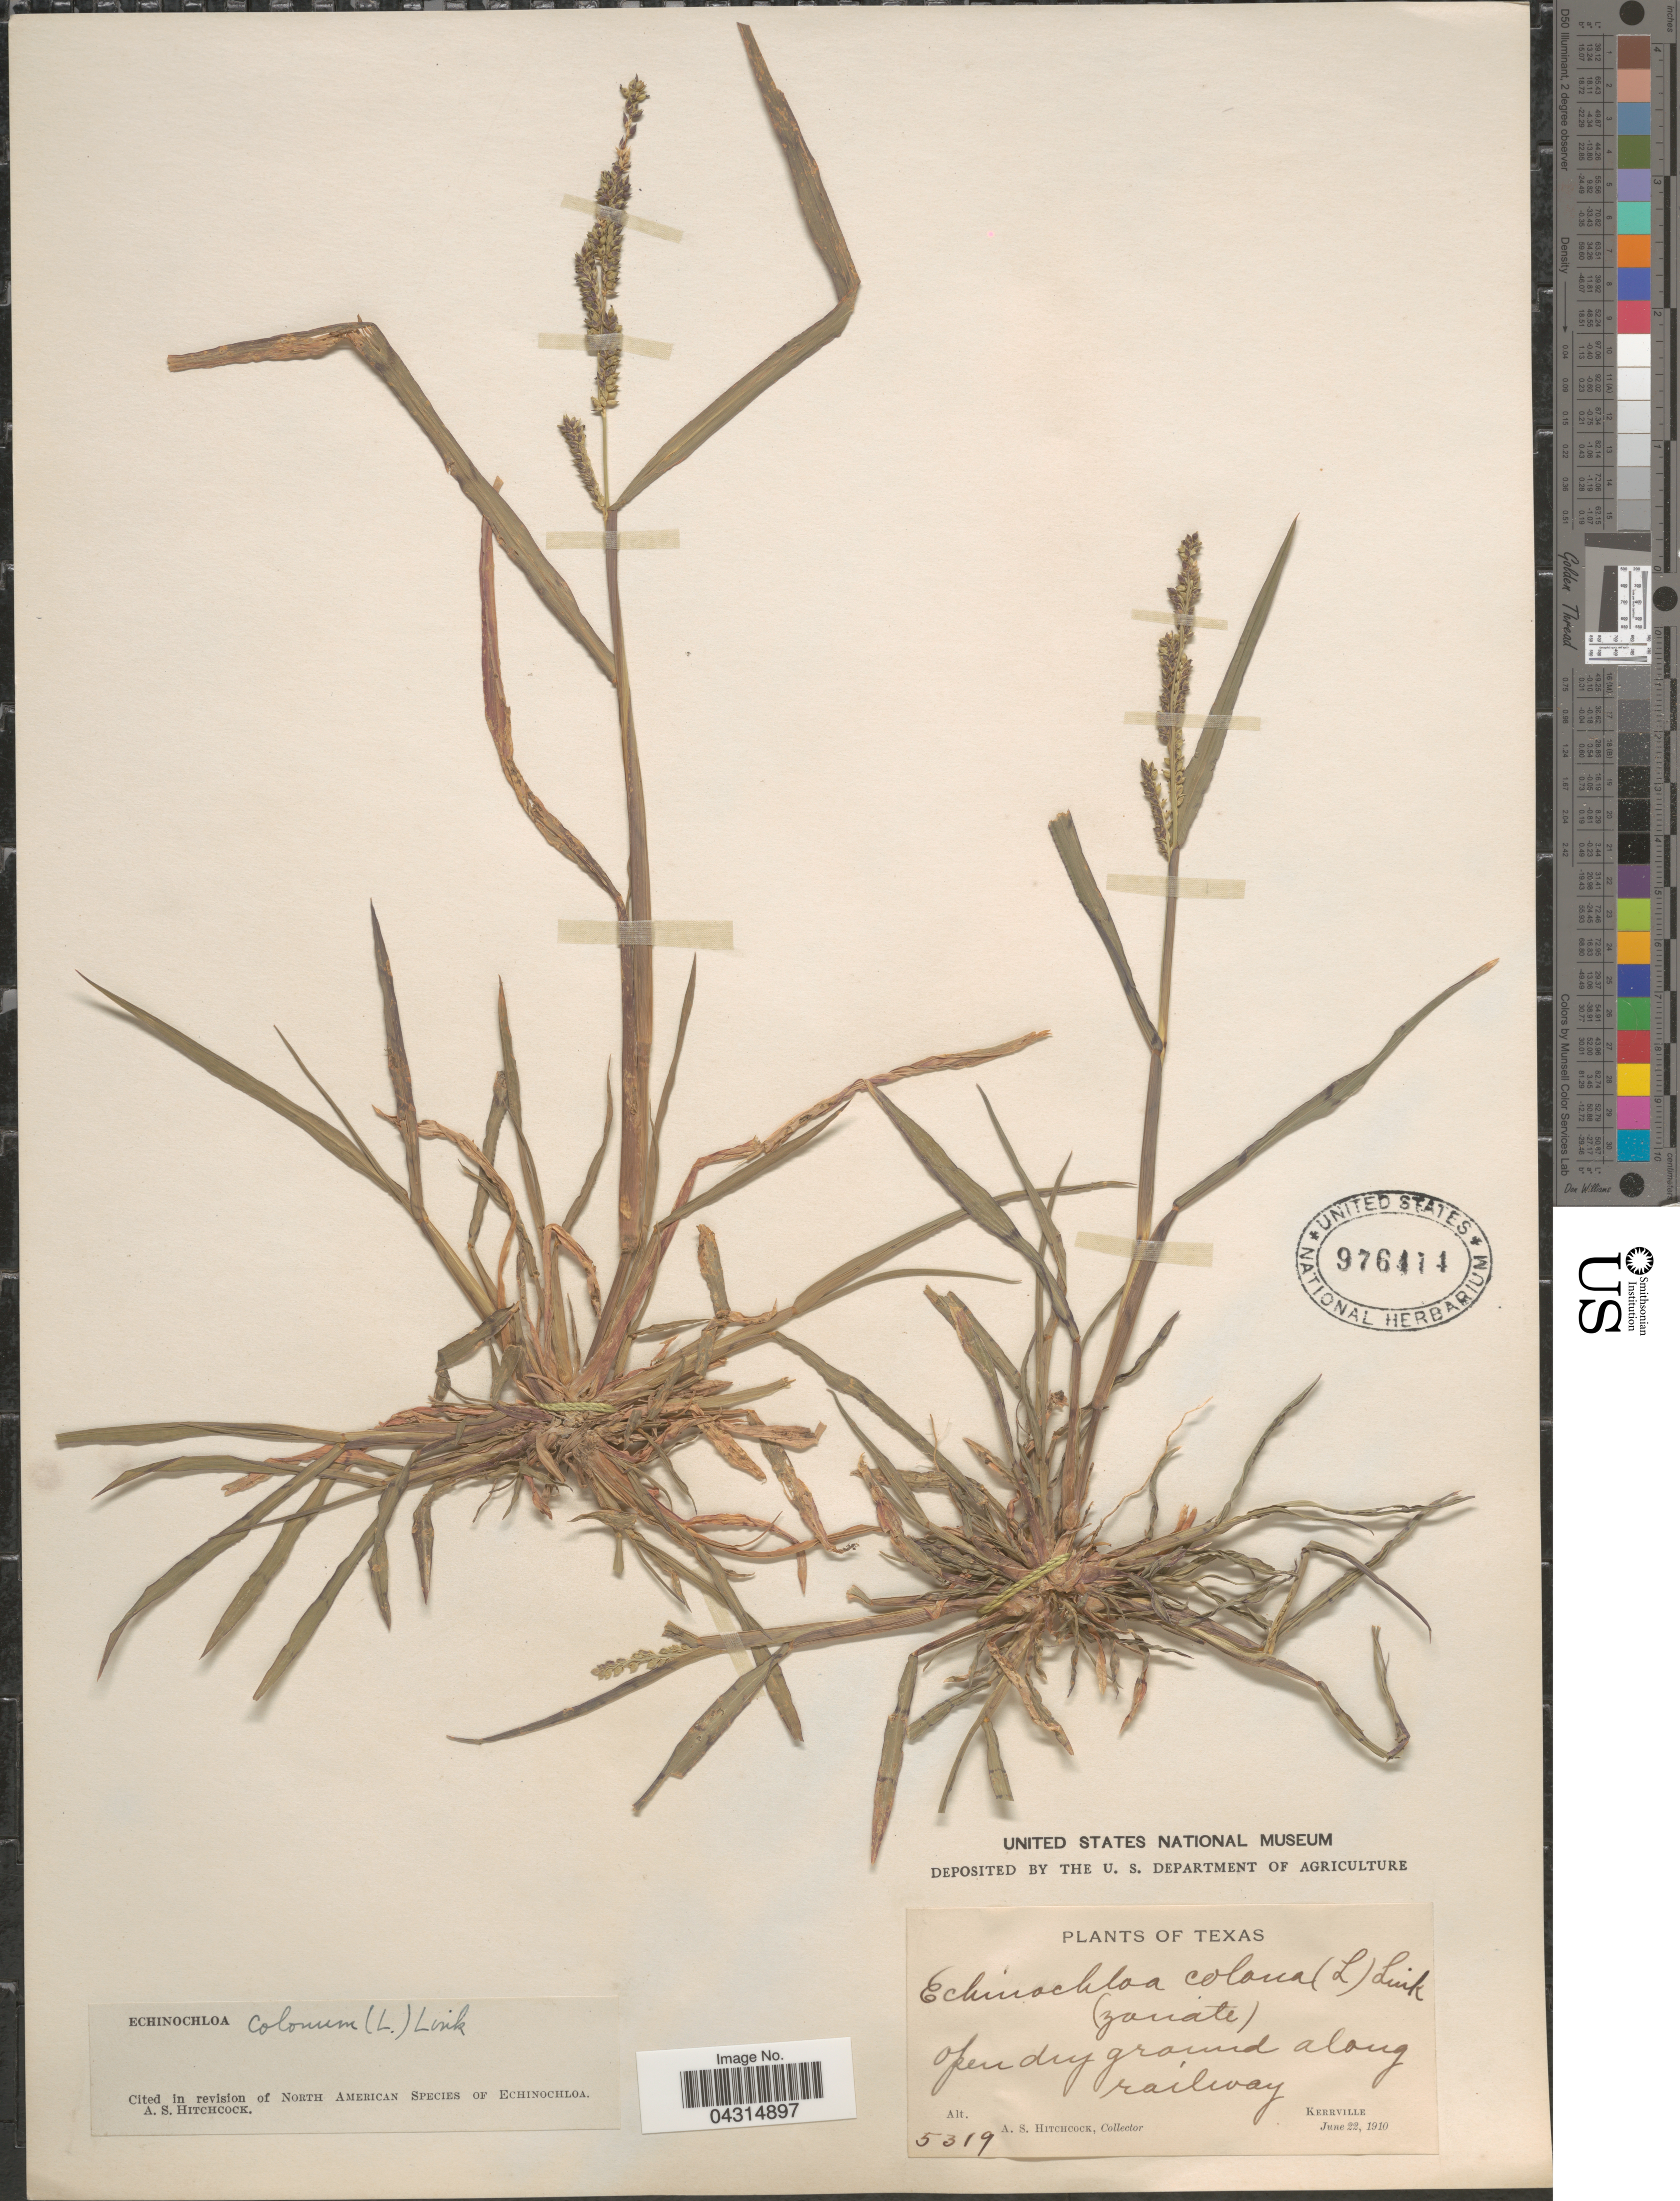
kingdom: Plantae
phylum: Tracheophyta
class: Liliopsida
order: Poales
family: Poaceae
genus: Echinochloa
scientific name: Echinochloa colona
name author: (L.) Link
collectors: A. S. Hitchcock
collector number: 5319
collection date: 1910-06-22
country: United States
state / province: Texas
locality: Open dry ground along railway. Kerrville.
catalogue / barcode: US 976414